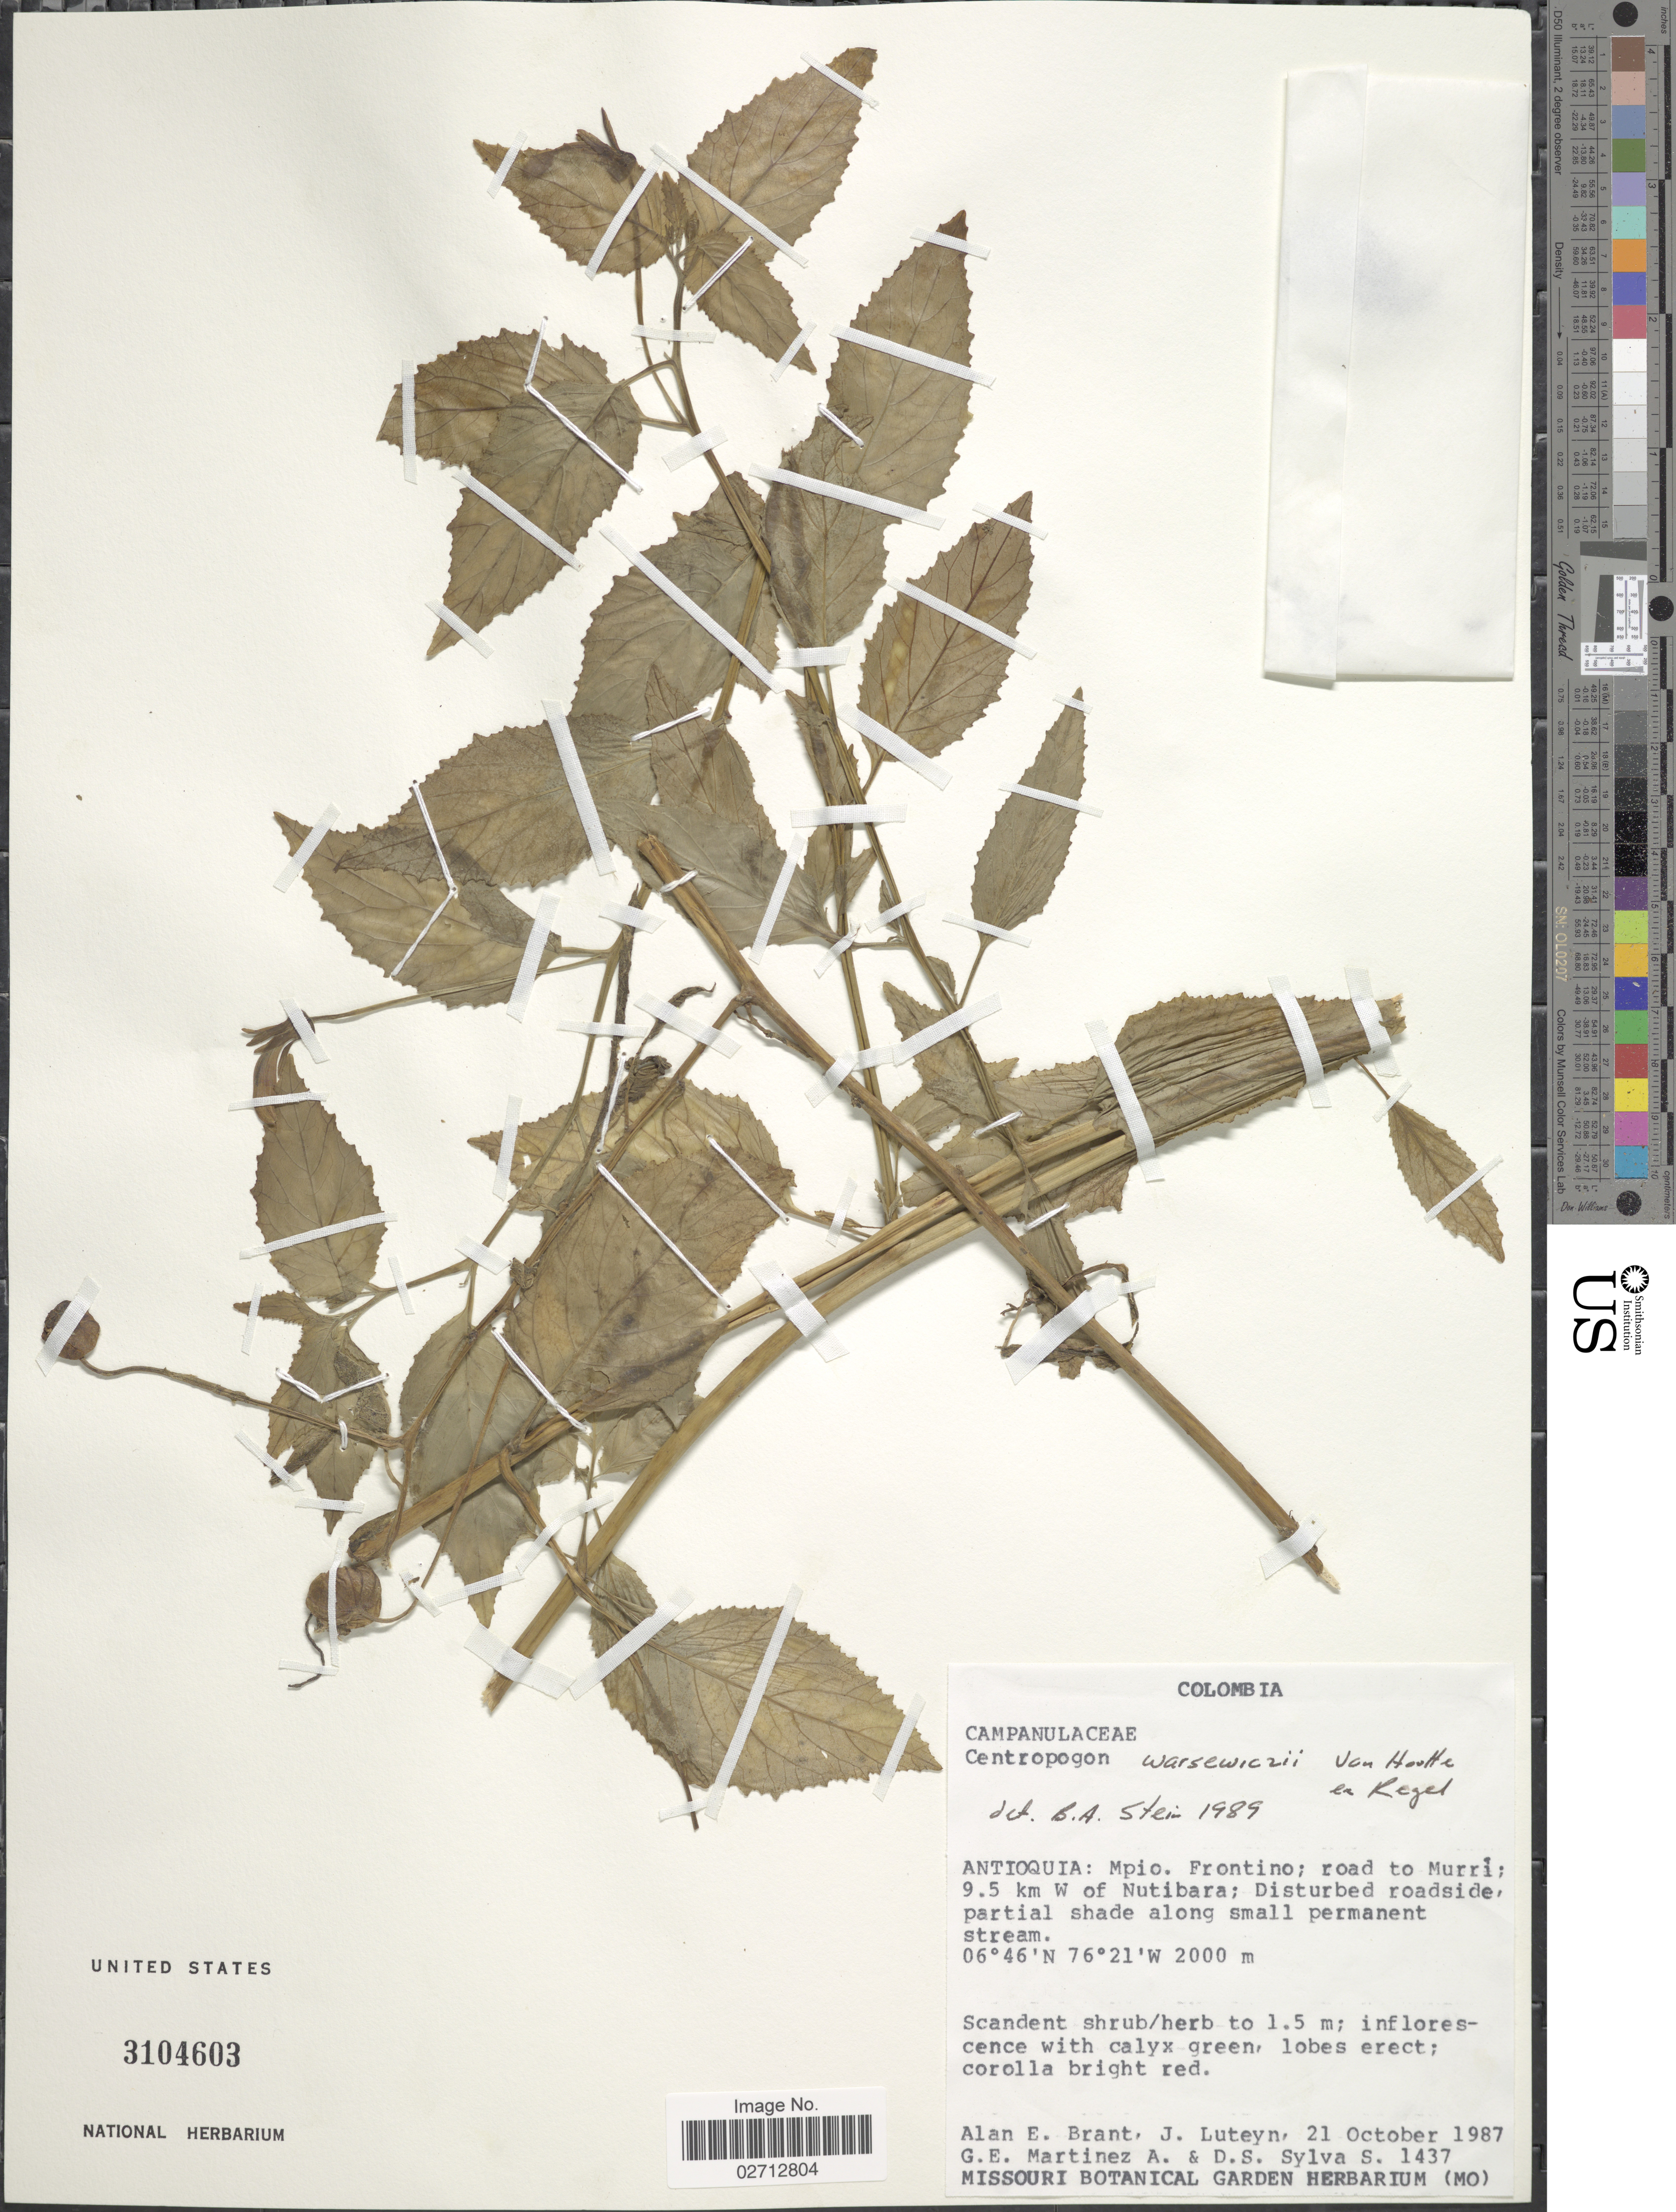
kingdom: Plantae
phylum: Tracheophyta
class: Magnoliopsida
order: Asterales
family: Campanulaceae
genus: Centropogon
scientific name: Centropogon warscewiczii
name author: Van Houtte ex Regel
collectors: A. Brant, J. L. Luteyn, G. Martfnez & Stella Sylva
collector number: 1437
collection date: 1987-10-21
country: Colombia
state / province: Antioquia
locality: Mpio. Frontino; road to Murri; 9.5 km W of Nutibara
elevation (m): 2000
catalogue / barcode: US 3104603